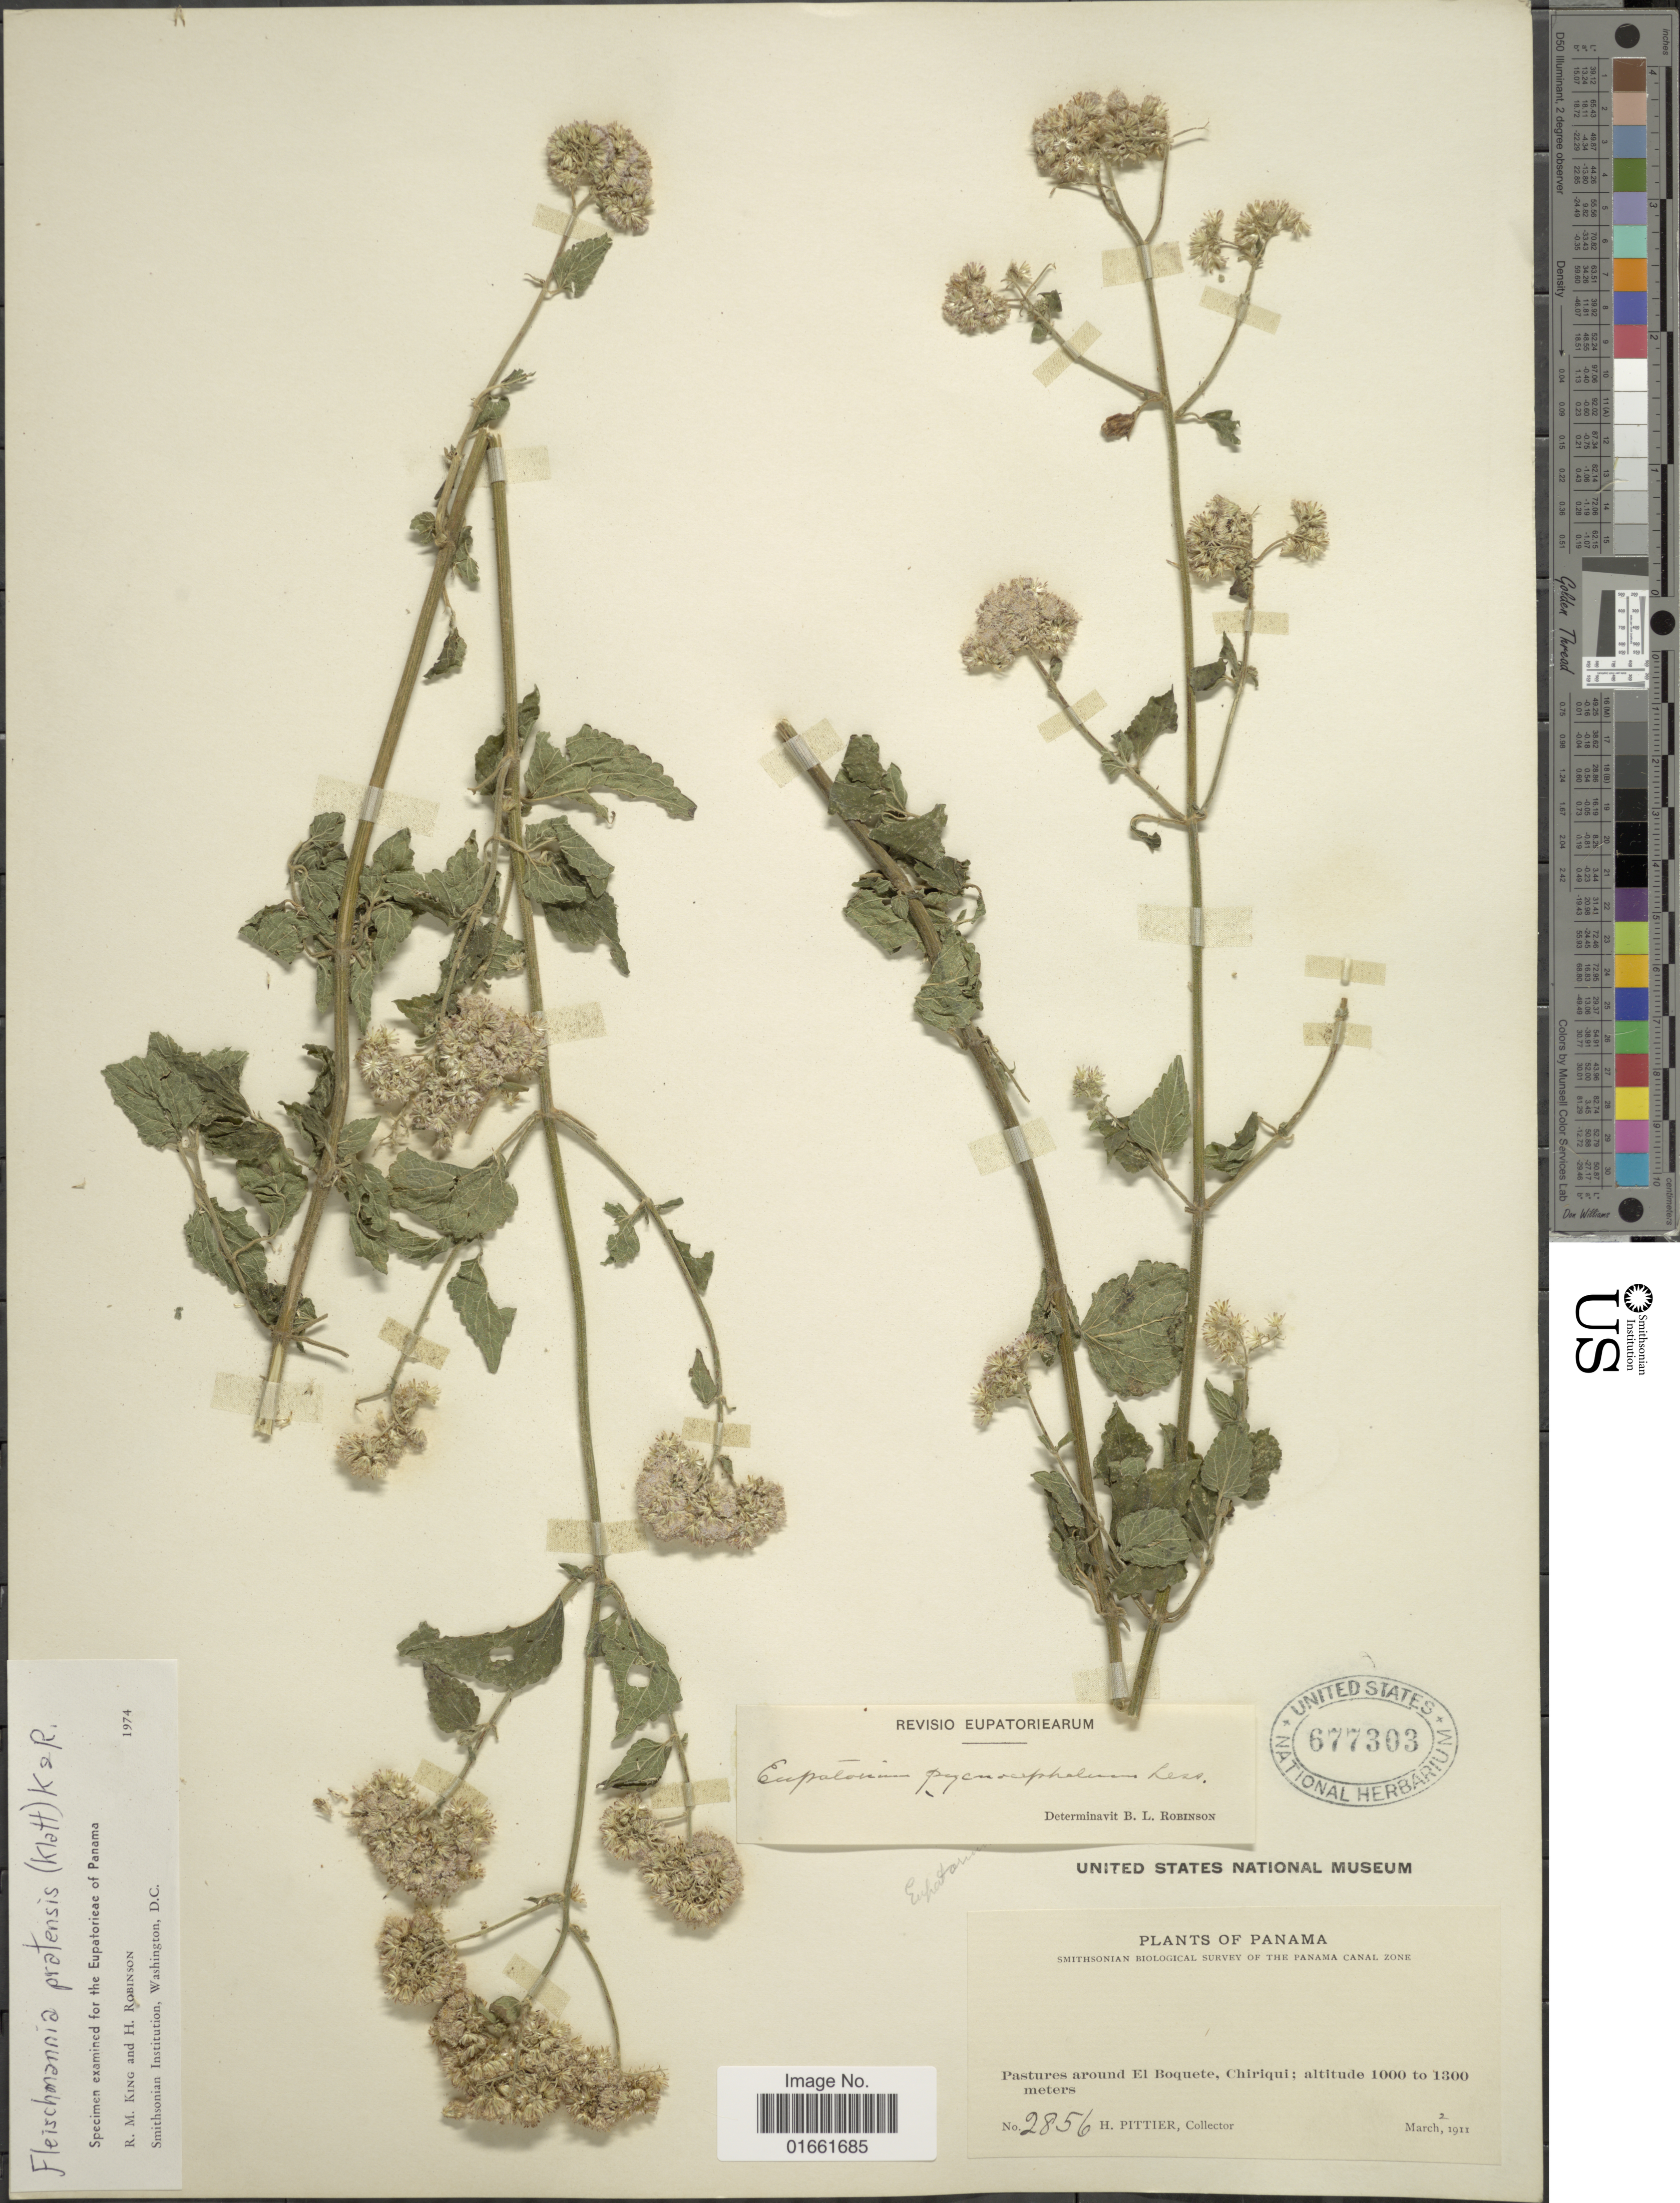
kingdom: Plantae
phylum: Tracheophyta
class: Magnoliopsida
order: Asterales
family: Asteraceae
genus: Fleischmannia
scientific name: Fleischmannia pratensis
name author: (Klatt) R.M. King & H. Rob.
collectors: H. F. Pittier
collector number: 2856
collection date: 1911-03-02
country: Panama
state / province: Chiriqui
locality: The Panama Canal Zone, Pastures around El Boquete, Chiriqui.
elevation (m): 1000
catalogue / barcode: US 677303